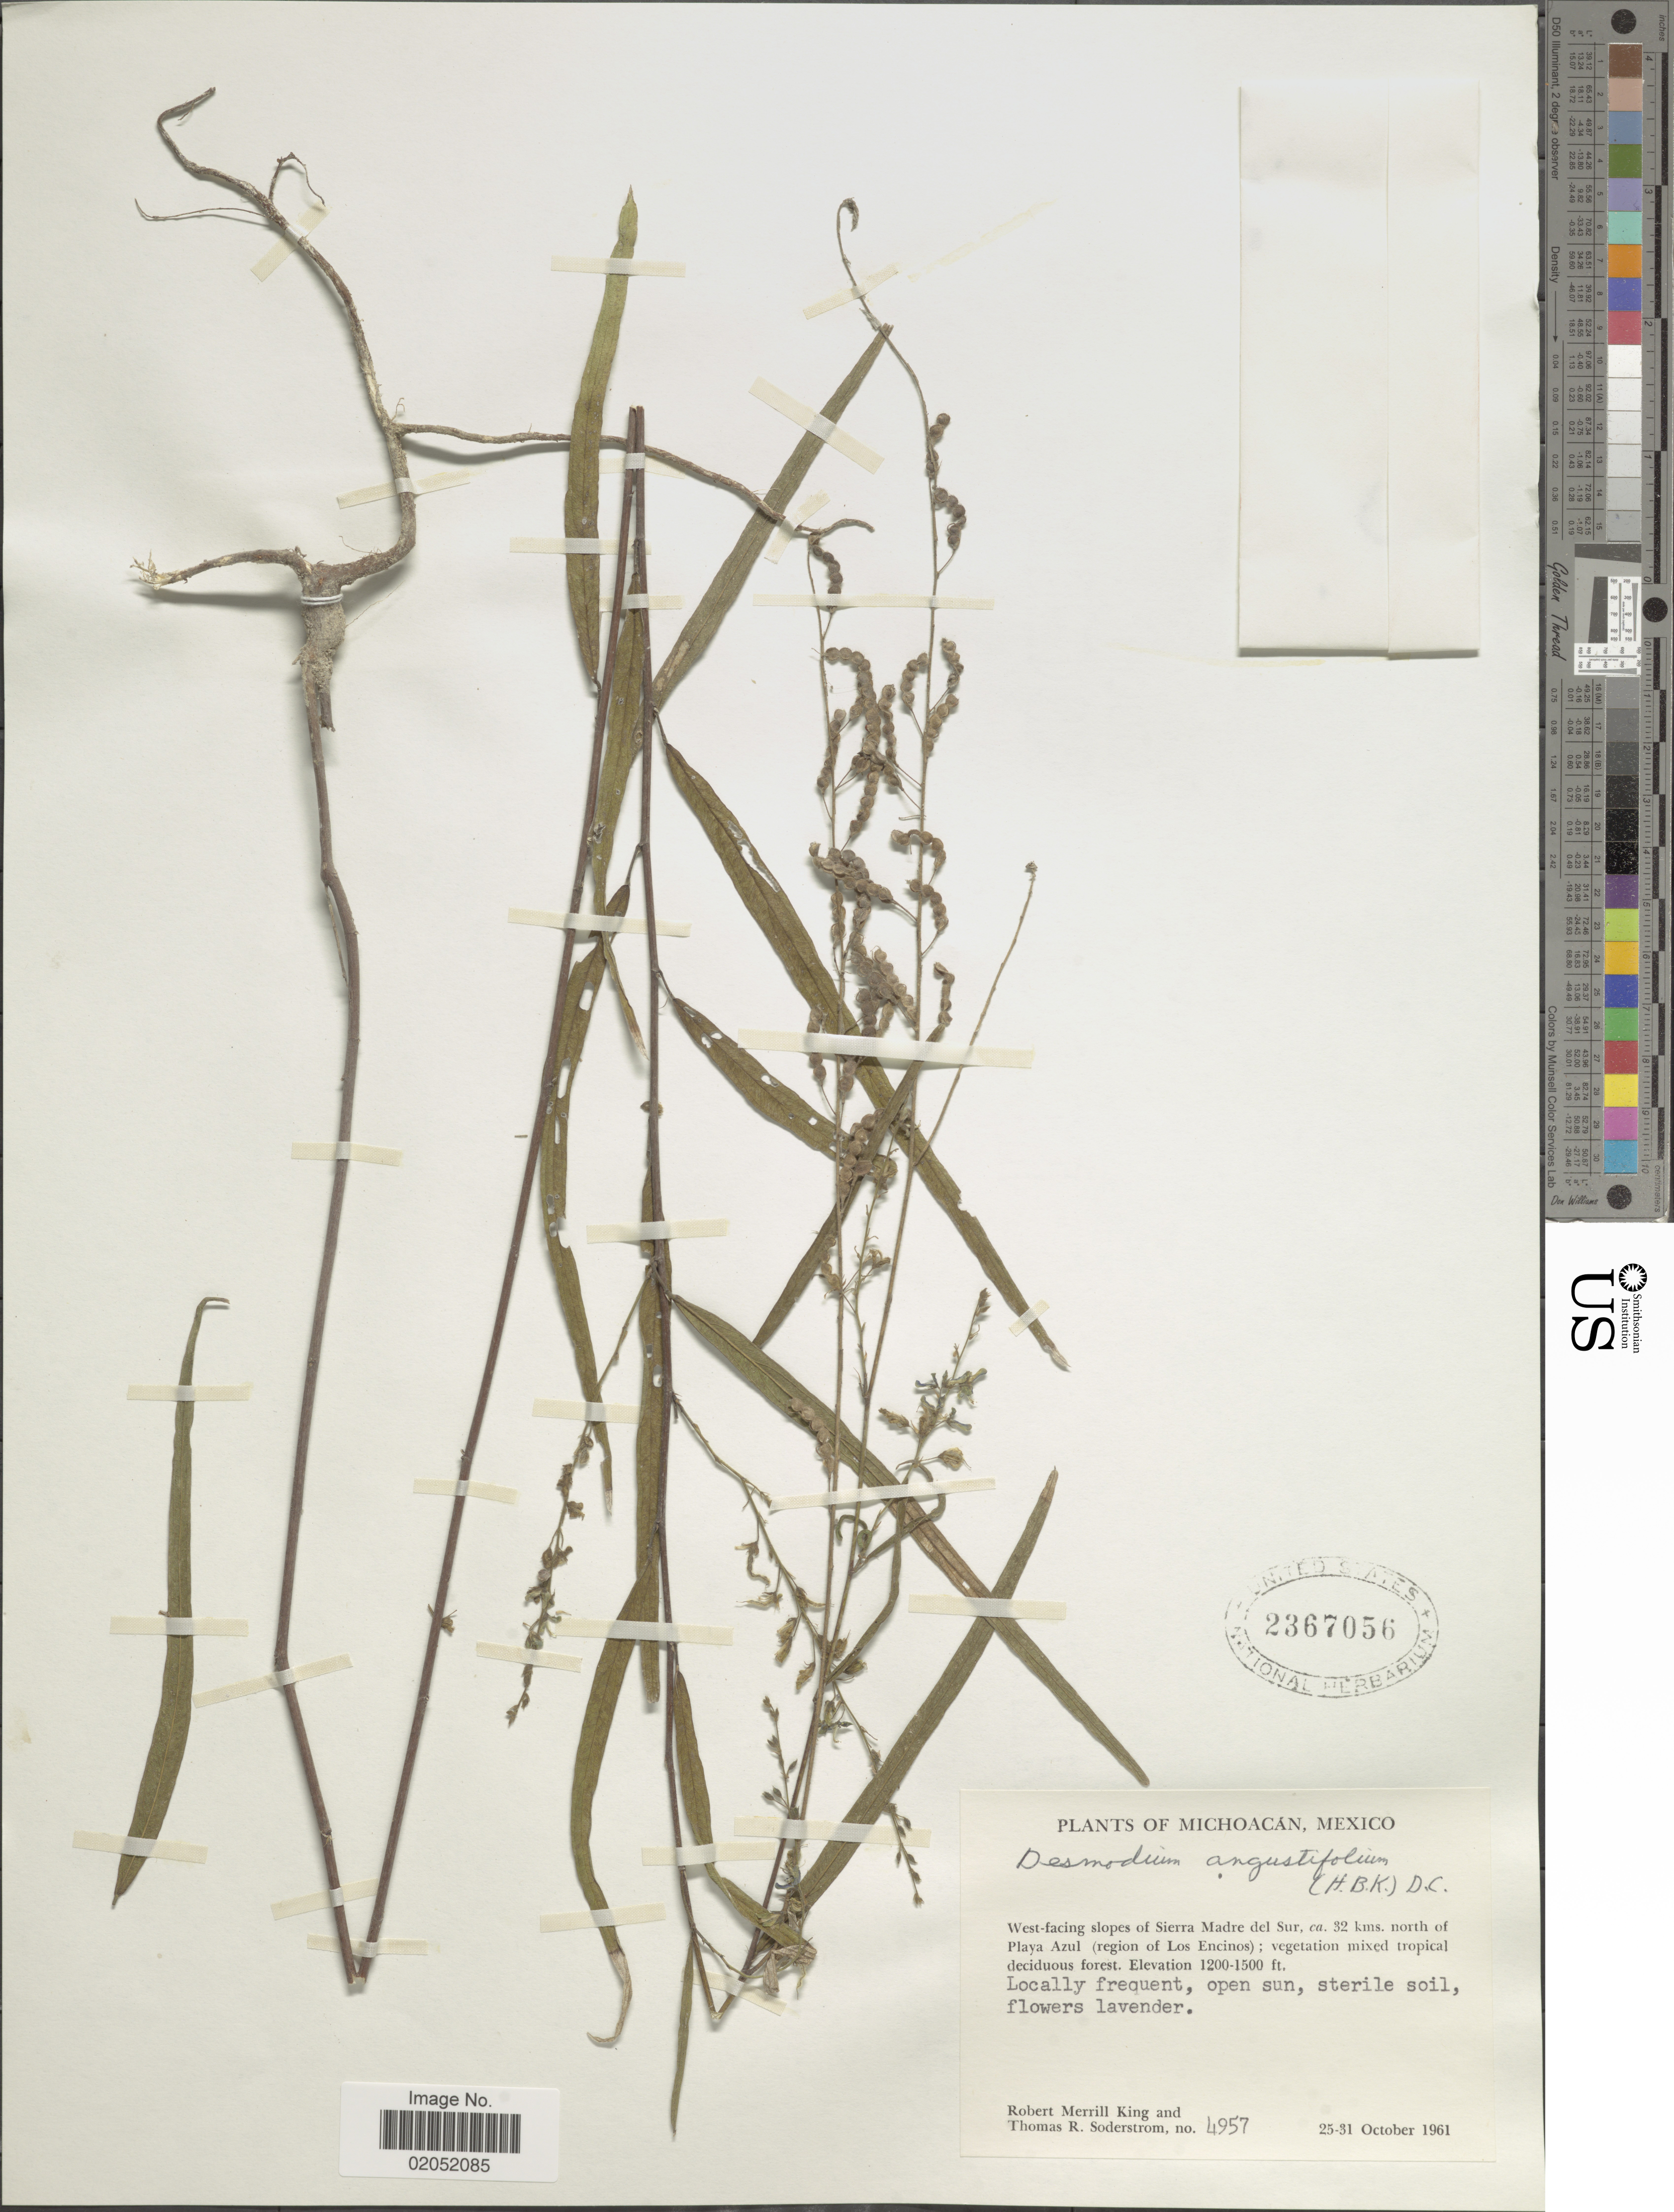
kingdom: Plantae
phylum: Tracheophyta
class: Magnoliopsida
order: Fabales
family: Fabaceae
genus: Desmodium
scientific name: Desmodium angustifolium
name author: (Kunth) DC.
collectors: R. M. King & T. R. Soderstrom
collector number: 4957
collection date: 1961-10-25/1961-10-31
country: Mexico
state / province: Michoacán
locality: West-facing slopes of Sierra Madre del Sur, ca 32 kms. north of Playa Azul (region of Los Encinos)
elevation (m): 366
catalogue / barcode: US 2367056